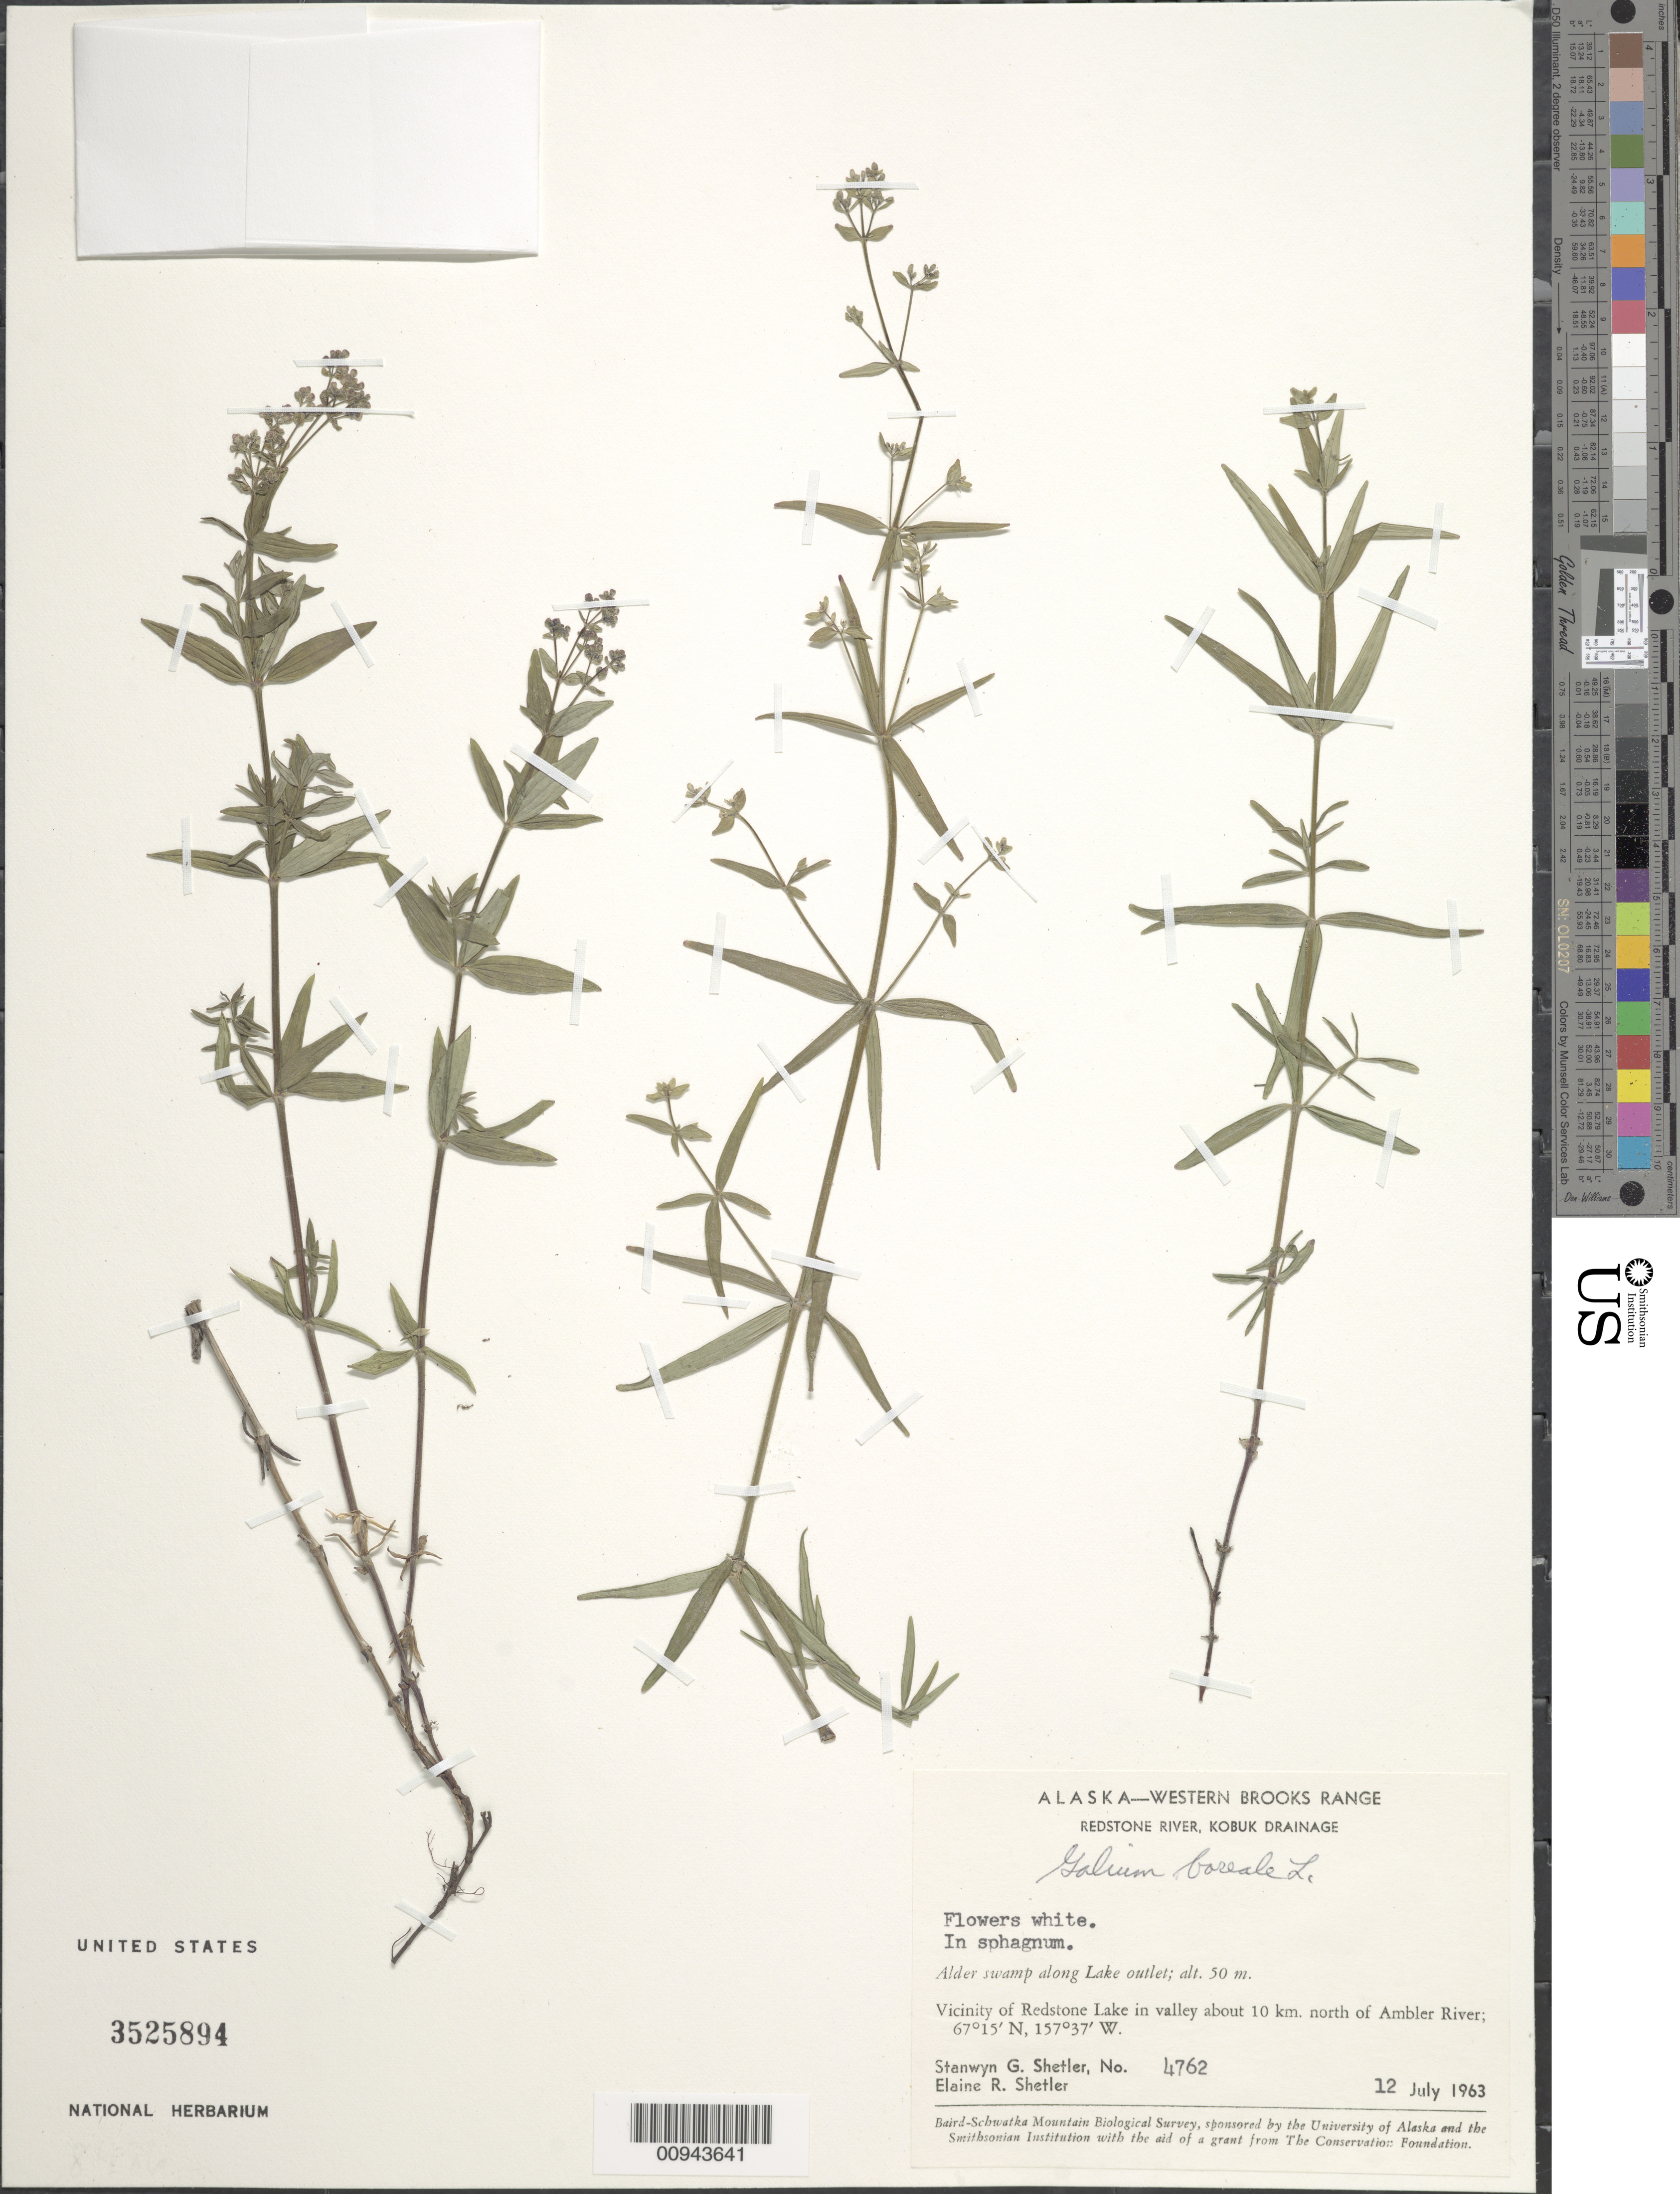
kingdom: Plantae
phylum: Tracheophyta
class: Magnoliopsida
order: Gentianales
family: Rubiaceae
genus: Galium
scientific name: Galium boreale L.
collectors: S. Shetler & E. R. Shetler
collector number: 4762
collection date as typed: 12 Jul 1963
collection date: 1963-07-12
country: United States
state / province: Alaska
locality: Vicinity of Redstone Lake in valley about 10 km. north of Ambler River. Western Brooks Range, Redstone River, Kobuk Drainage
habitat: Alder swamp along Lake outlet. In sphagnum.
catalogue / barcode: US 3525894